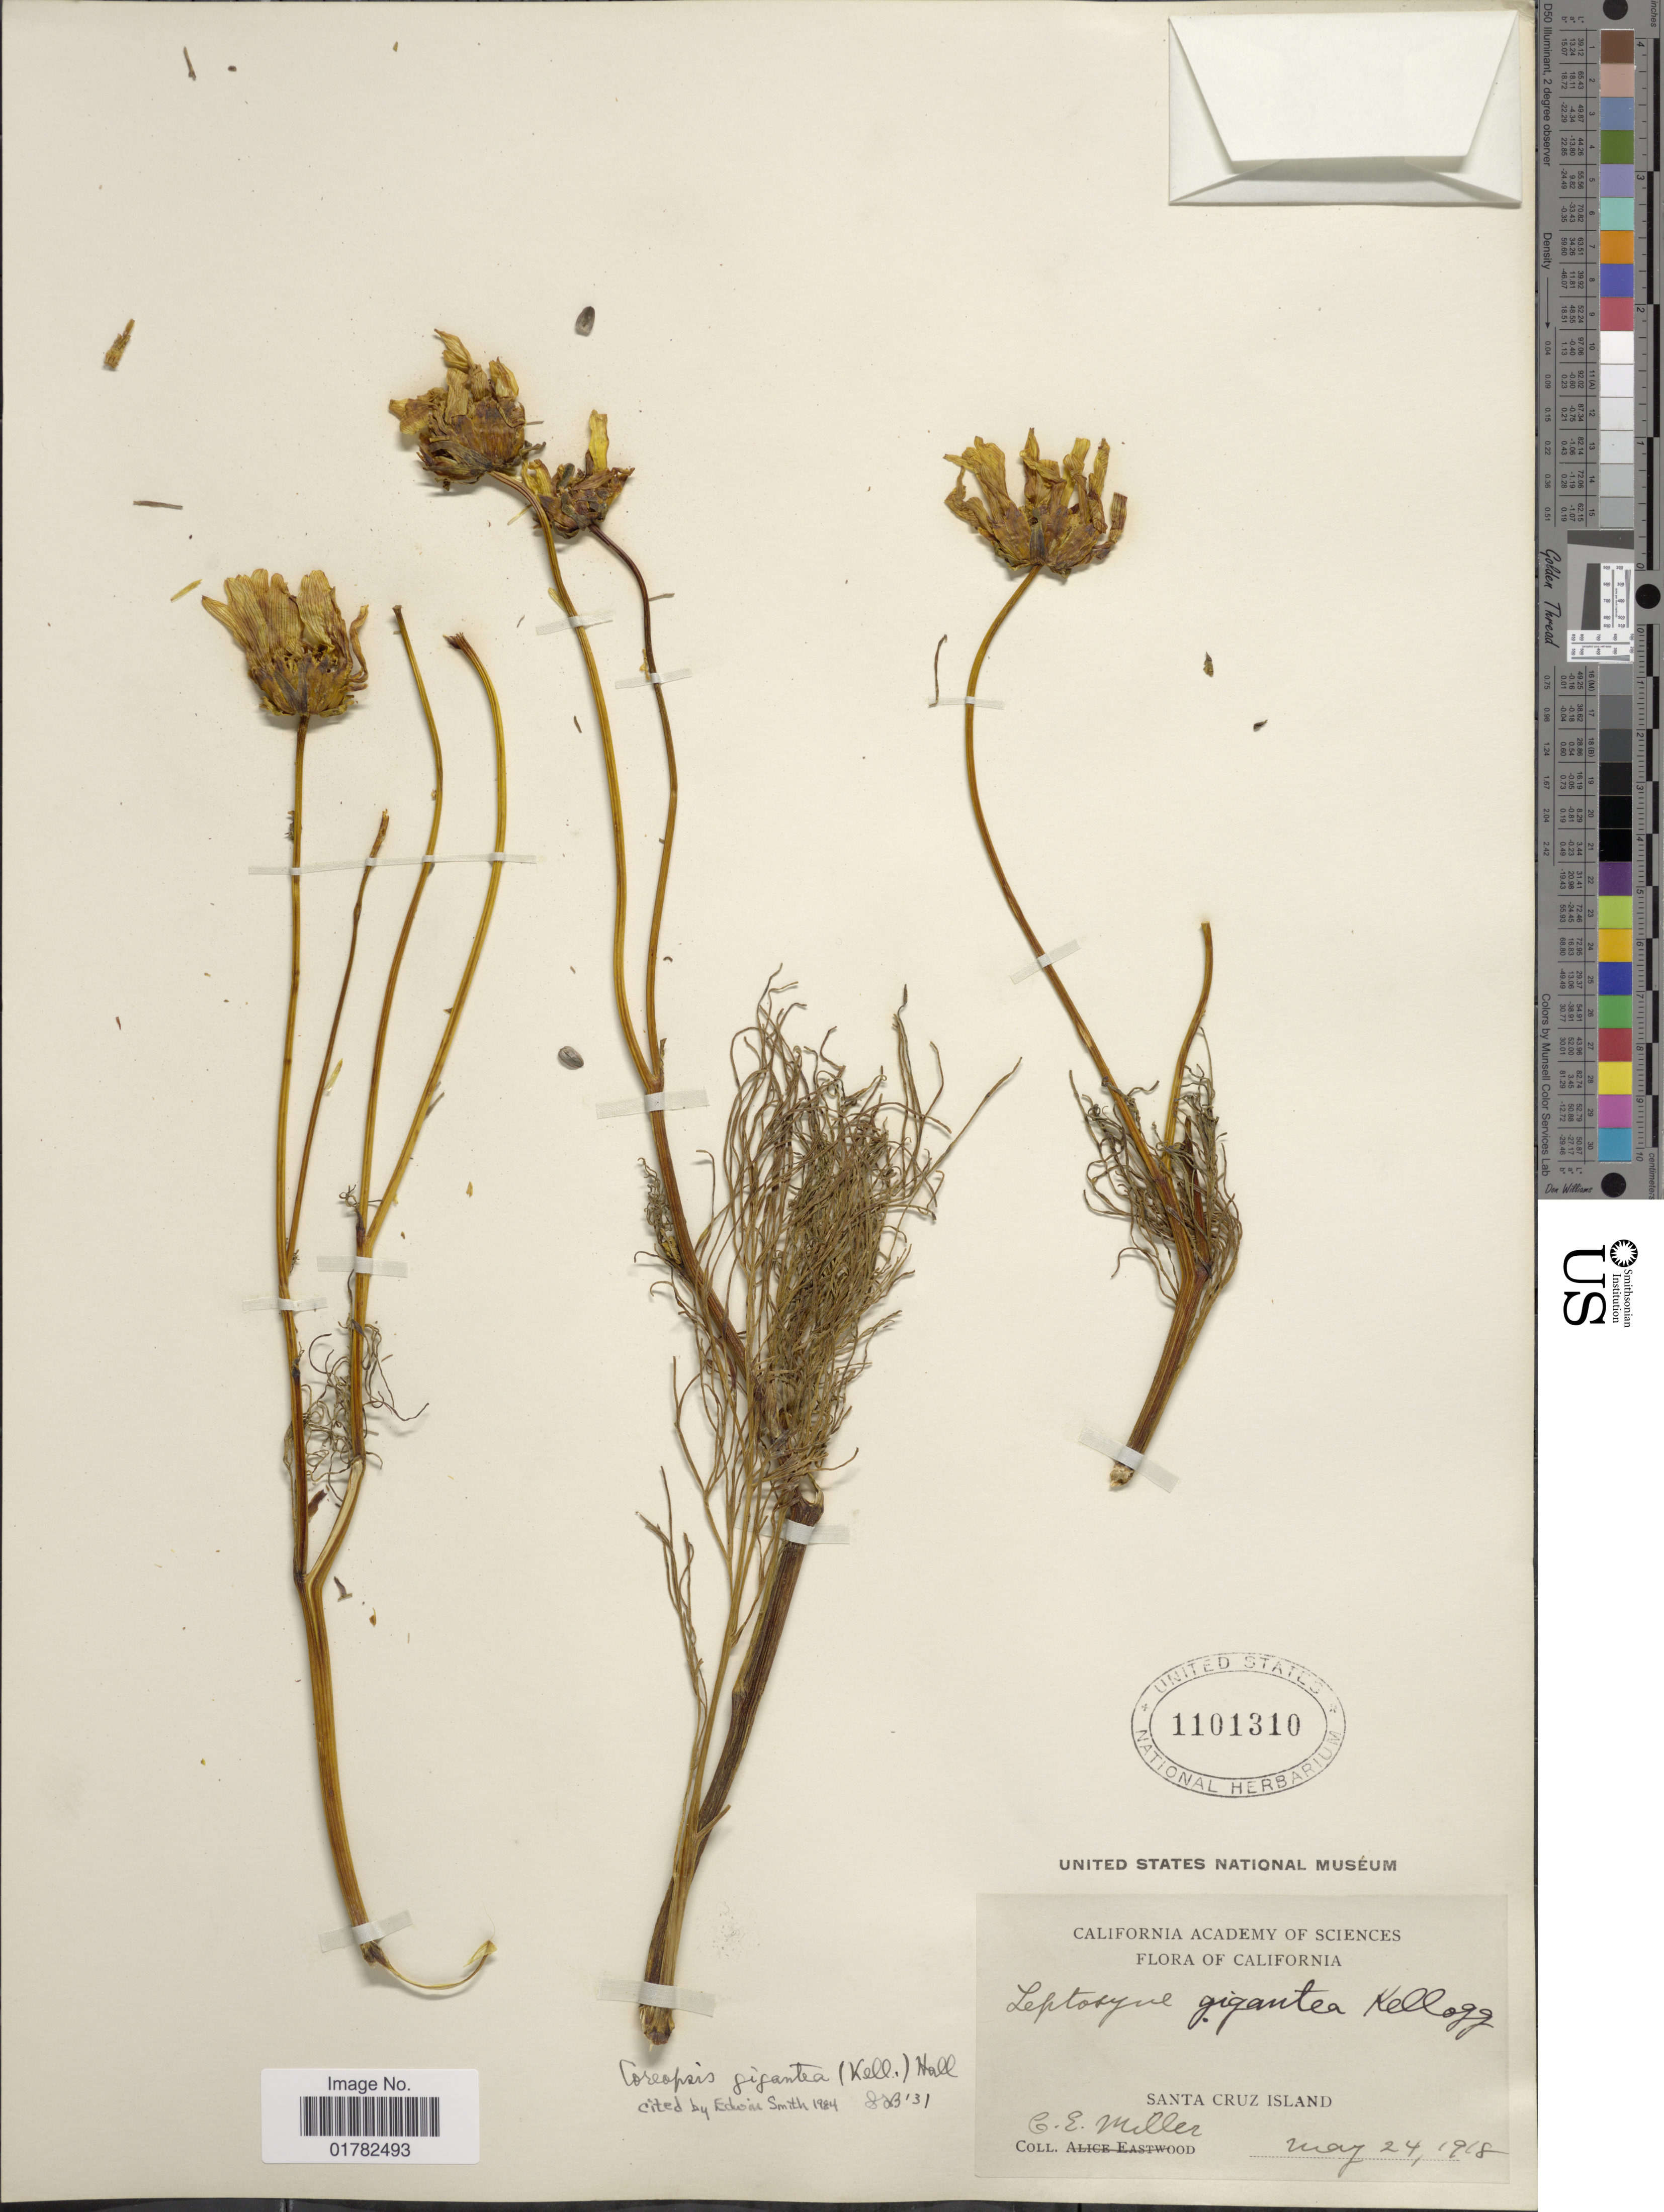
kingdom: Plantae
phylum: Tracheophyta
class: Magnoliopsida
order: Asterales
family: Asteraceae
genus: Coreopsis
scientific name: Coreopsis gigantea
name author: (Kellogg) H.M. Hall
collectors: C. E. Miller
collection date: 1918-05-25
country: United States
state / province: California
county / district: Santa Barbara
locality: Santa Cruz Island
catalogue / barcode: US 110310